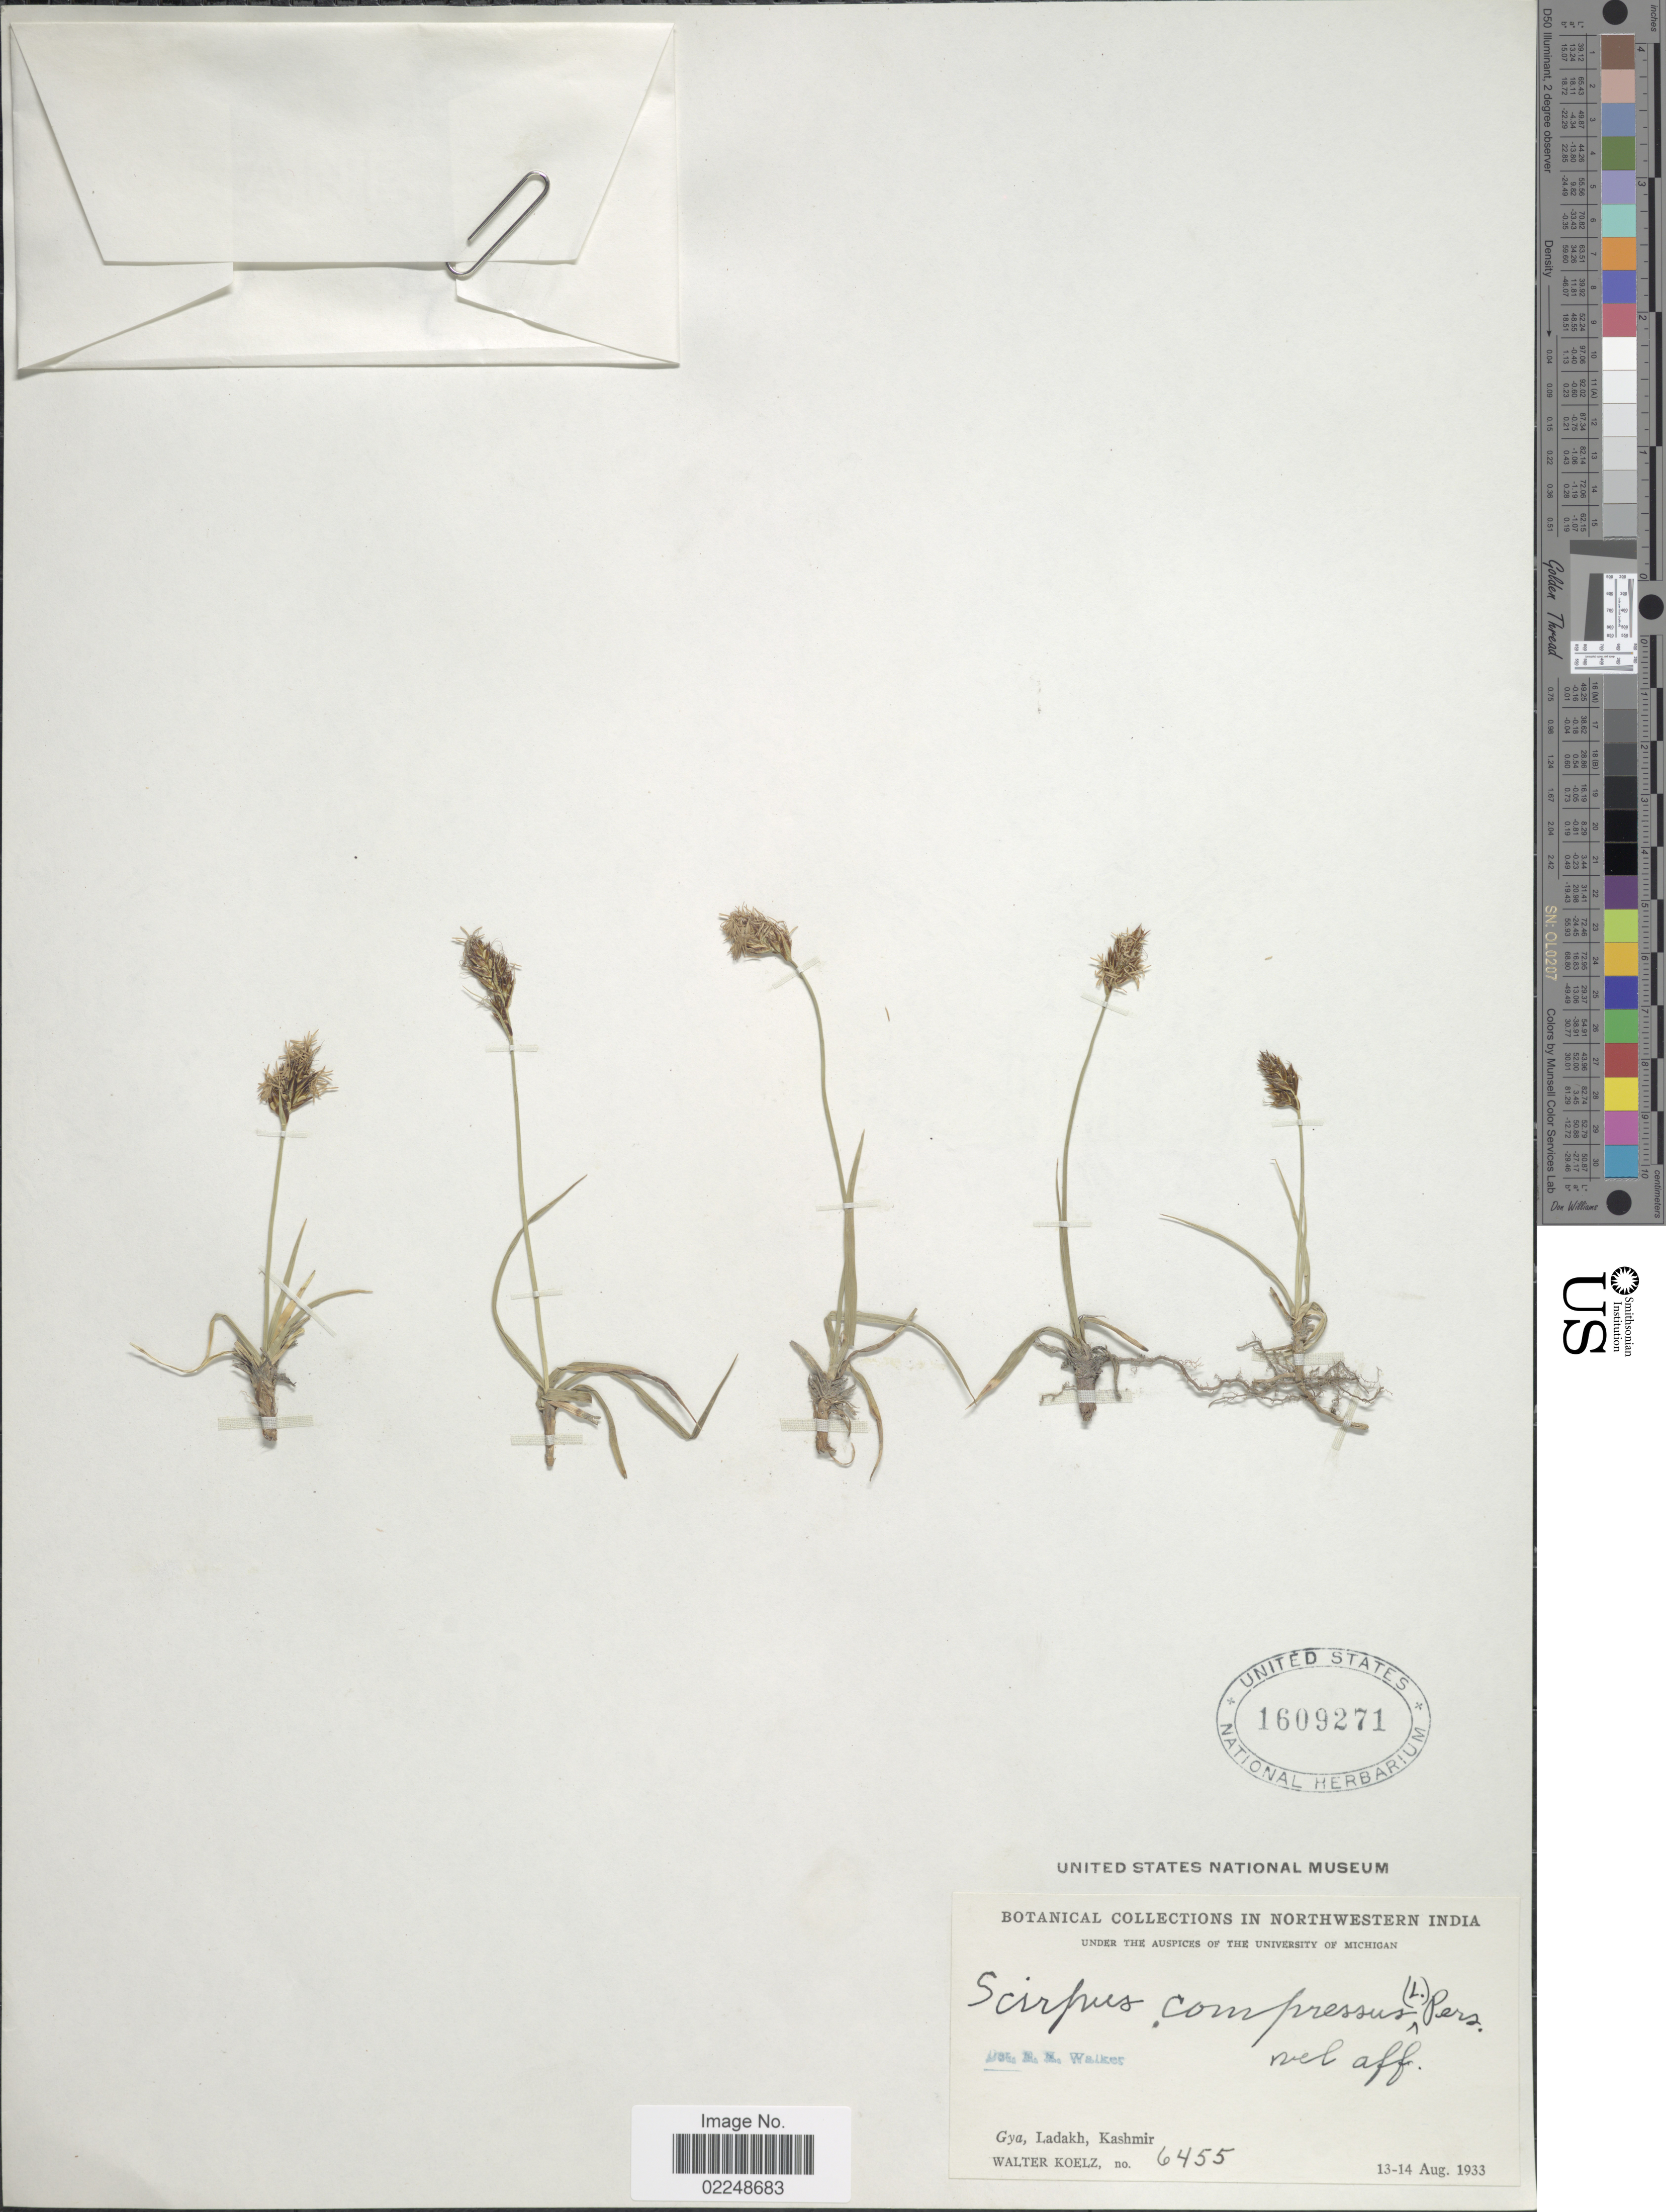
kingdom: Plantae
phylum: Tracheophyta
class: Liliopsida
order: Poales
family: Cyperaceae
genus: Blysmus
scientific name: Blysmus compressus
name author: (L.) Panzer ex Link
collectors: W. N. Koelz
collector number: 6455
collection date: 1933-08-13/1933-08-14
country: India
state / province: Jammu and Kashmir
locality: Northwestern India, Gya, Ladakh, Kashmir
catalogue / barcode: US 1609271